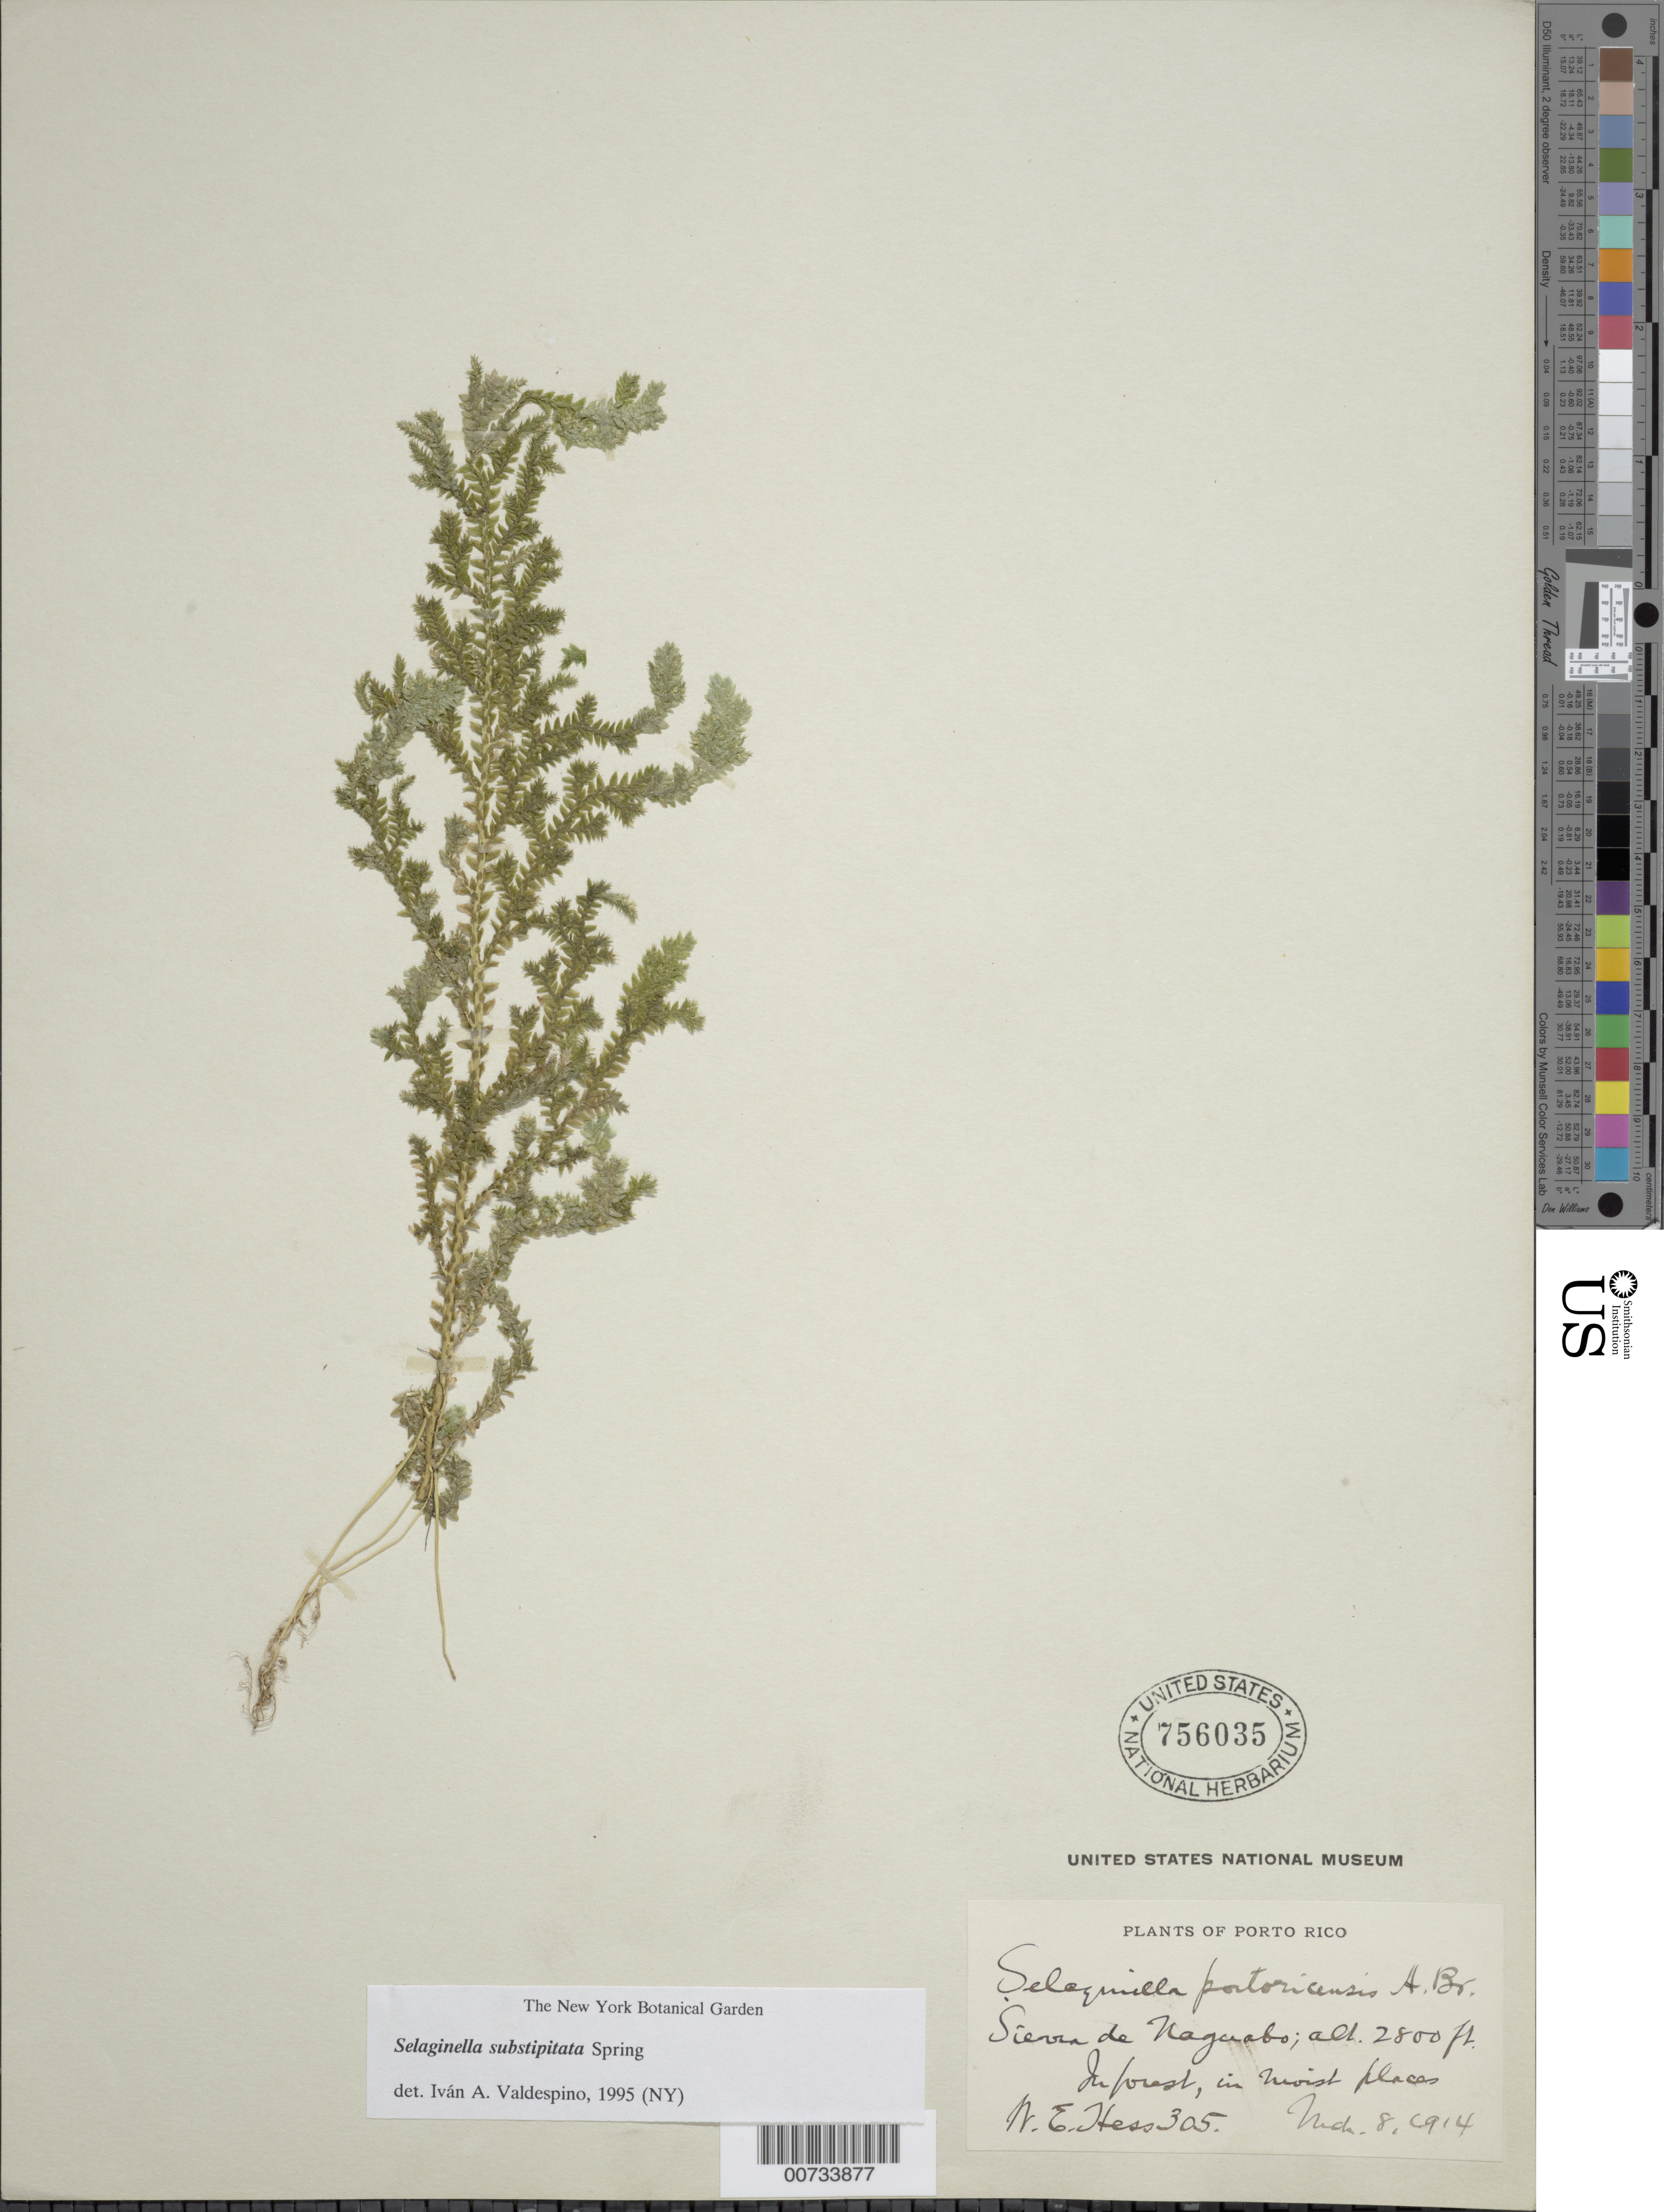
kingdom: Plantae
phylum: Tracheophyta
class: Lycopodiopsida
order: Selaginellales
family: Selaginellaceae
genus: Selaginella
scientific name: Selaginella substipitata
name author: Spring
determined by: Valdespino, I. A., (PMA), Universidad de Panama (PANAMA)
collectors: W. Hess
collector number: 305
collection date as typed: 08 Mar 1914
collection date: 1914-03-08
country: Puerto Rico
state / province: Naguabo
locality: Sierra de Naguabo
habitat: In forest, in moist places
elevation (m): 853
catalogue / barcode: US 756035